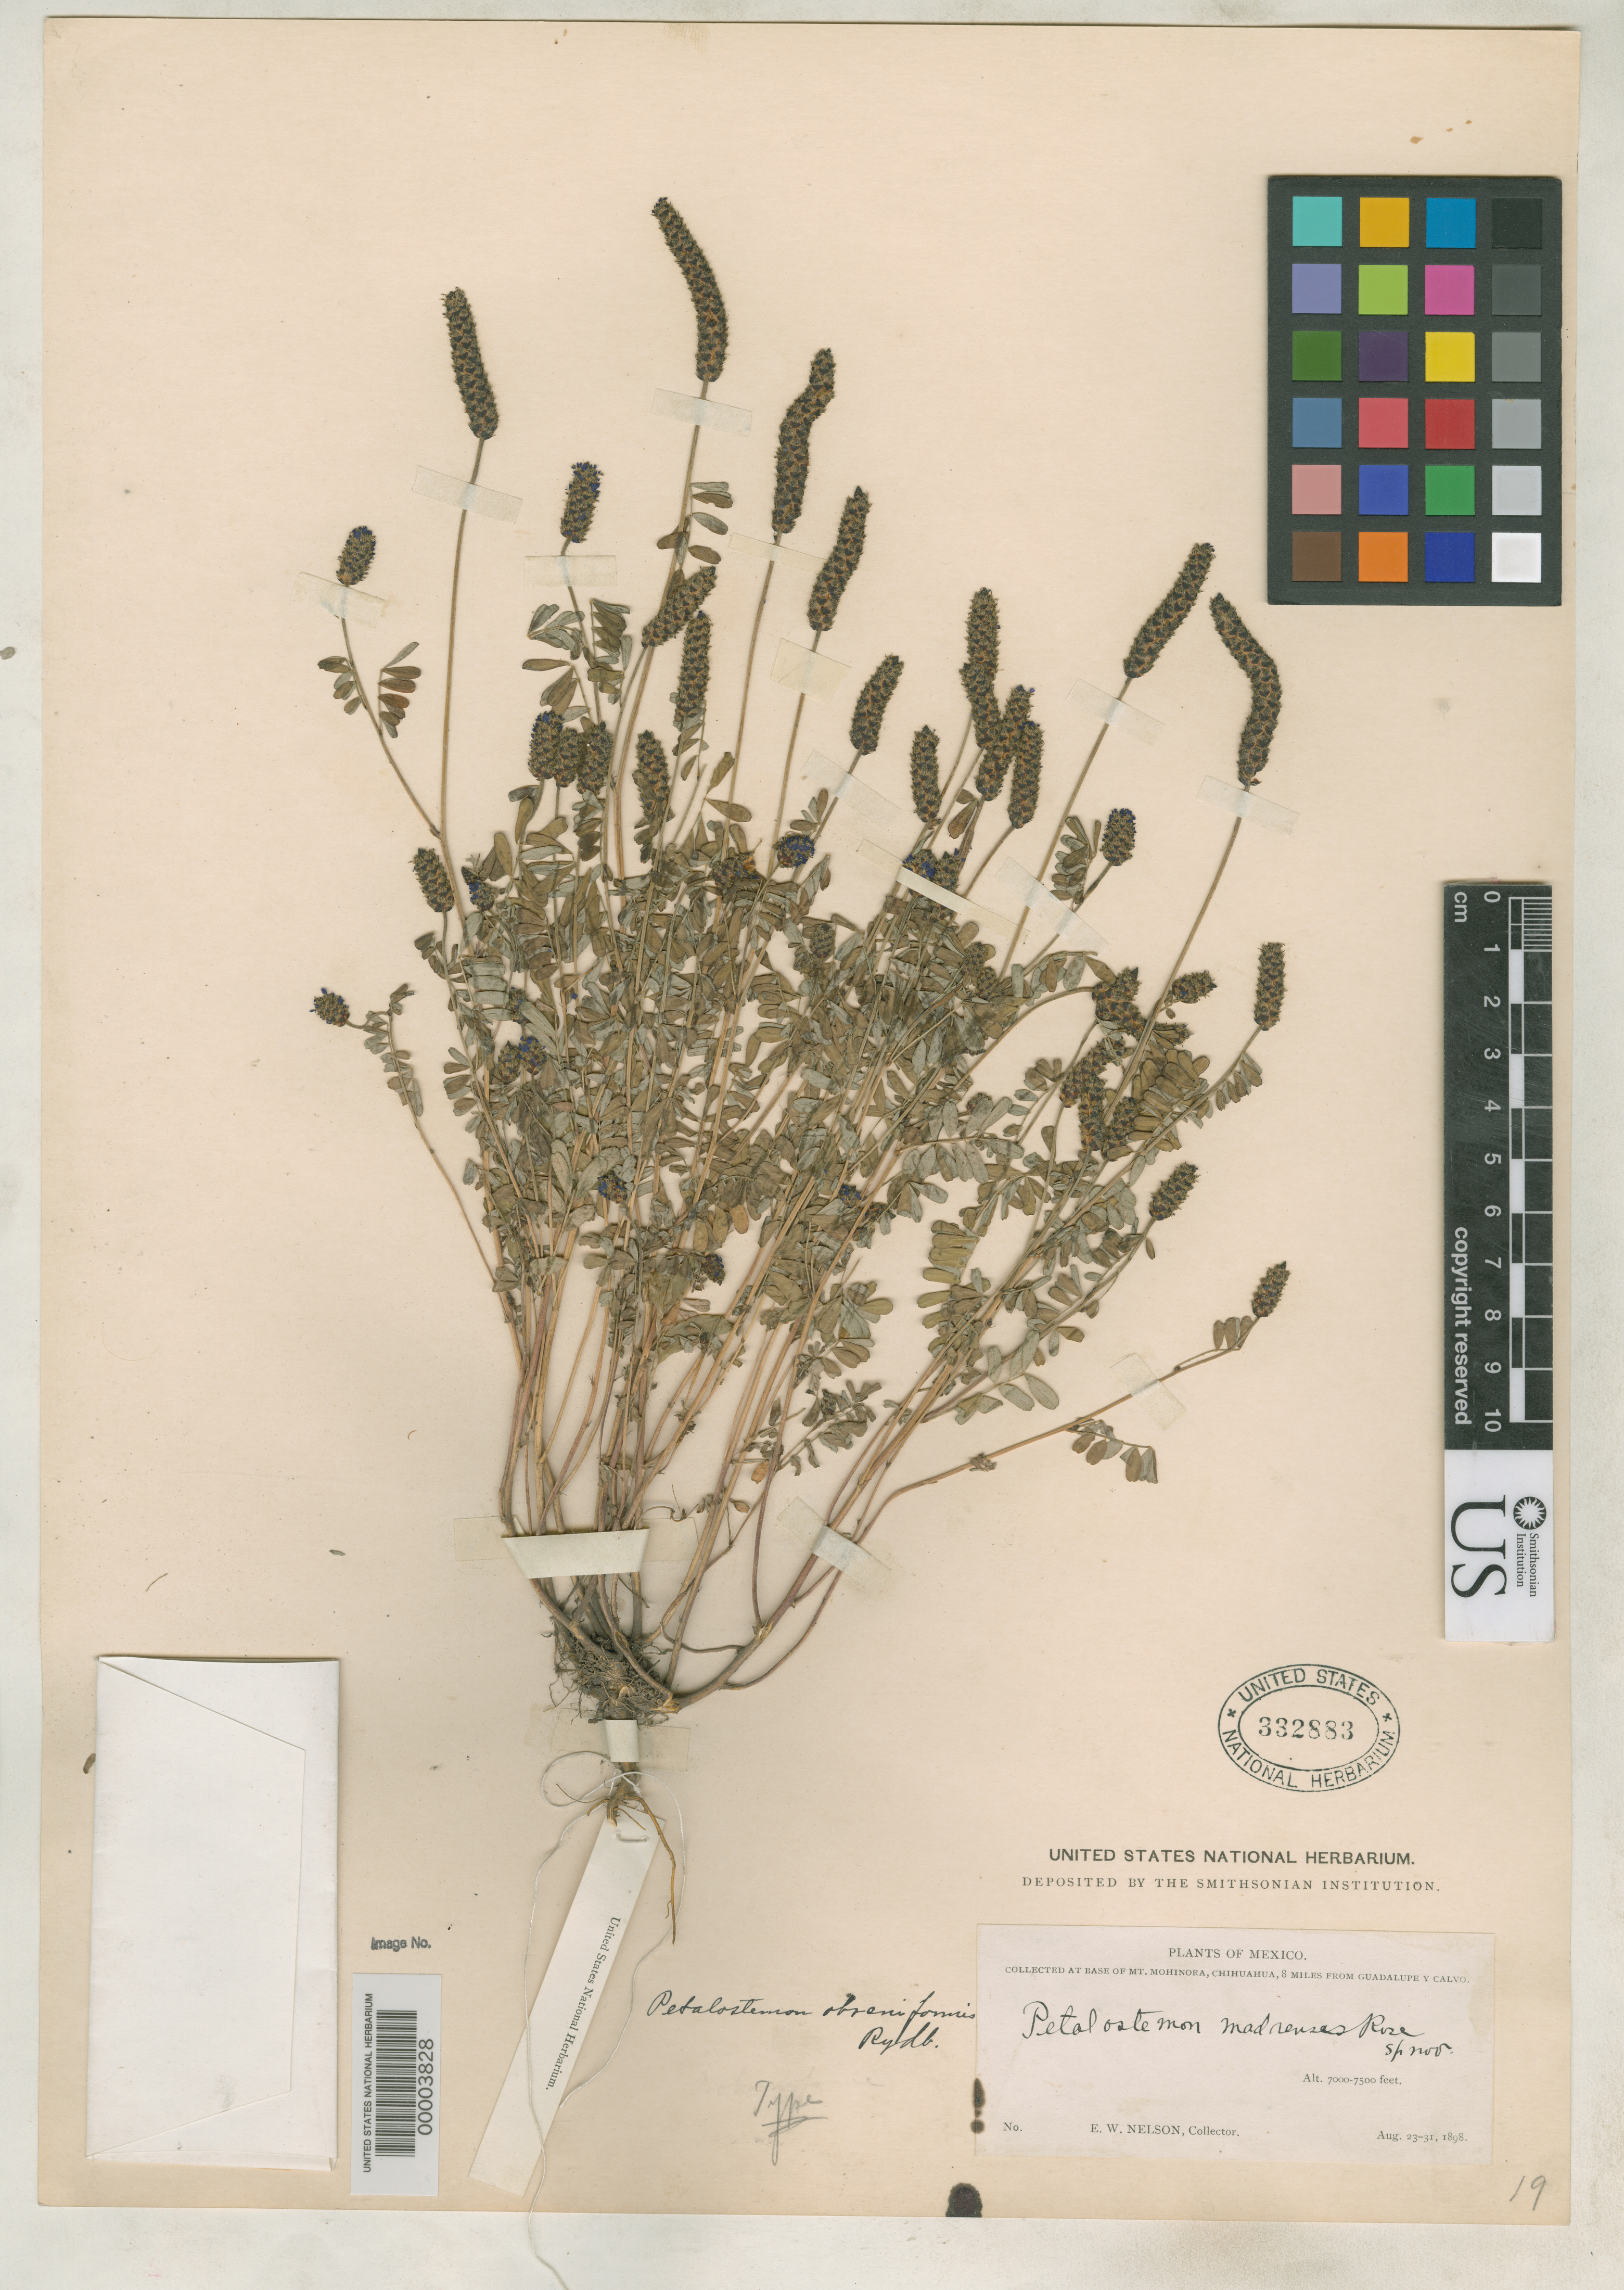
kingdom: Plantae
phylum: Tracheophyta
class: Magnoliopsida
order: Fabales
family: Fabaceae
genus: Petalostemon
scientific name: Petalostemon obreniformis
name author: Rydb.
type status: Holotype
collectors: E. W. Nelson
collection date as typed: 23 Aug 1898 to 31 Aug 1898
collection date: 1898-08-23/1898-08-31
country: Mexico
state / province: Chihuahua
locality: Base of Mountain Mohinora.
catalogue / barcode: US 332883